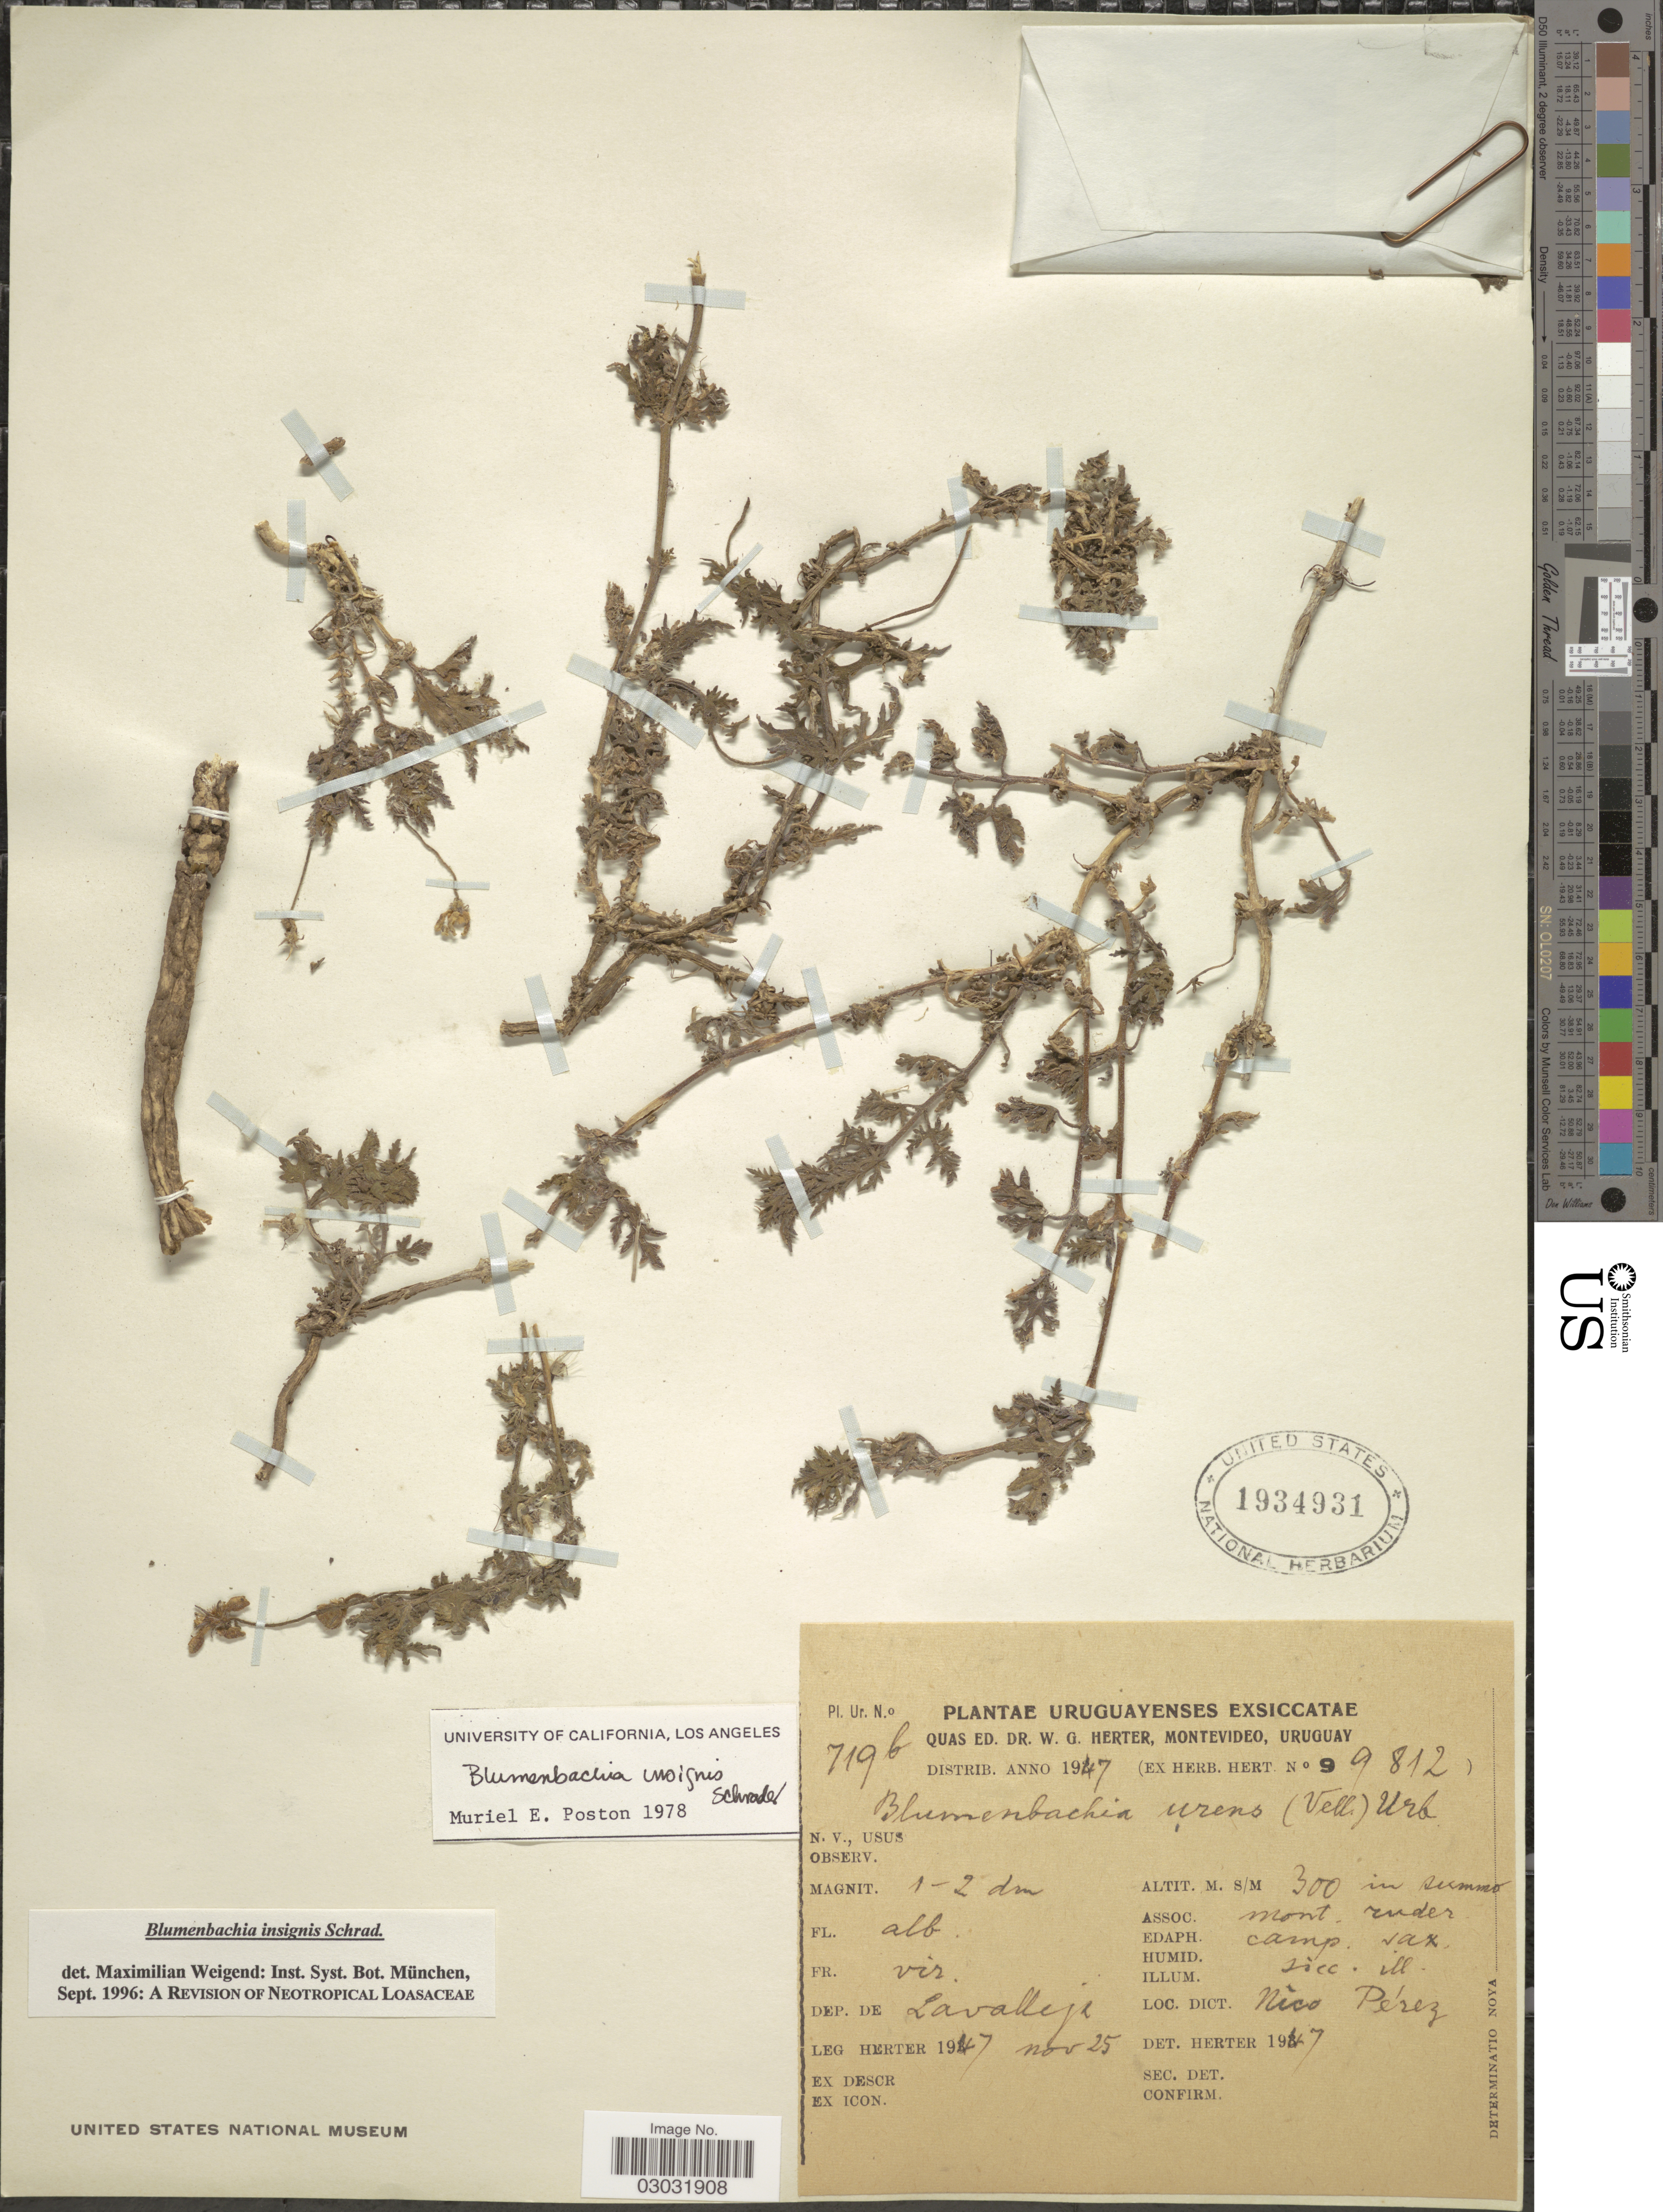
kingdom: Plantae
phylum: Tracheophyta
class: Magnoliopsida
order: Cornales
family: Loasaceae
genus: Blumenbachia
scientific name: Blumenbachia insignis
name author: Schrad.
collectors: W. G. Herter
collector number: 9812?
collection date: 1947-11-25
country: Uruguay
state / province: Lavalleja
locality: Dep. de Lavalleja. Loc. dict. Nico Pérez.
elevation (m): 300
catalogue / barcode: US 1934931